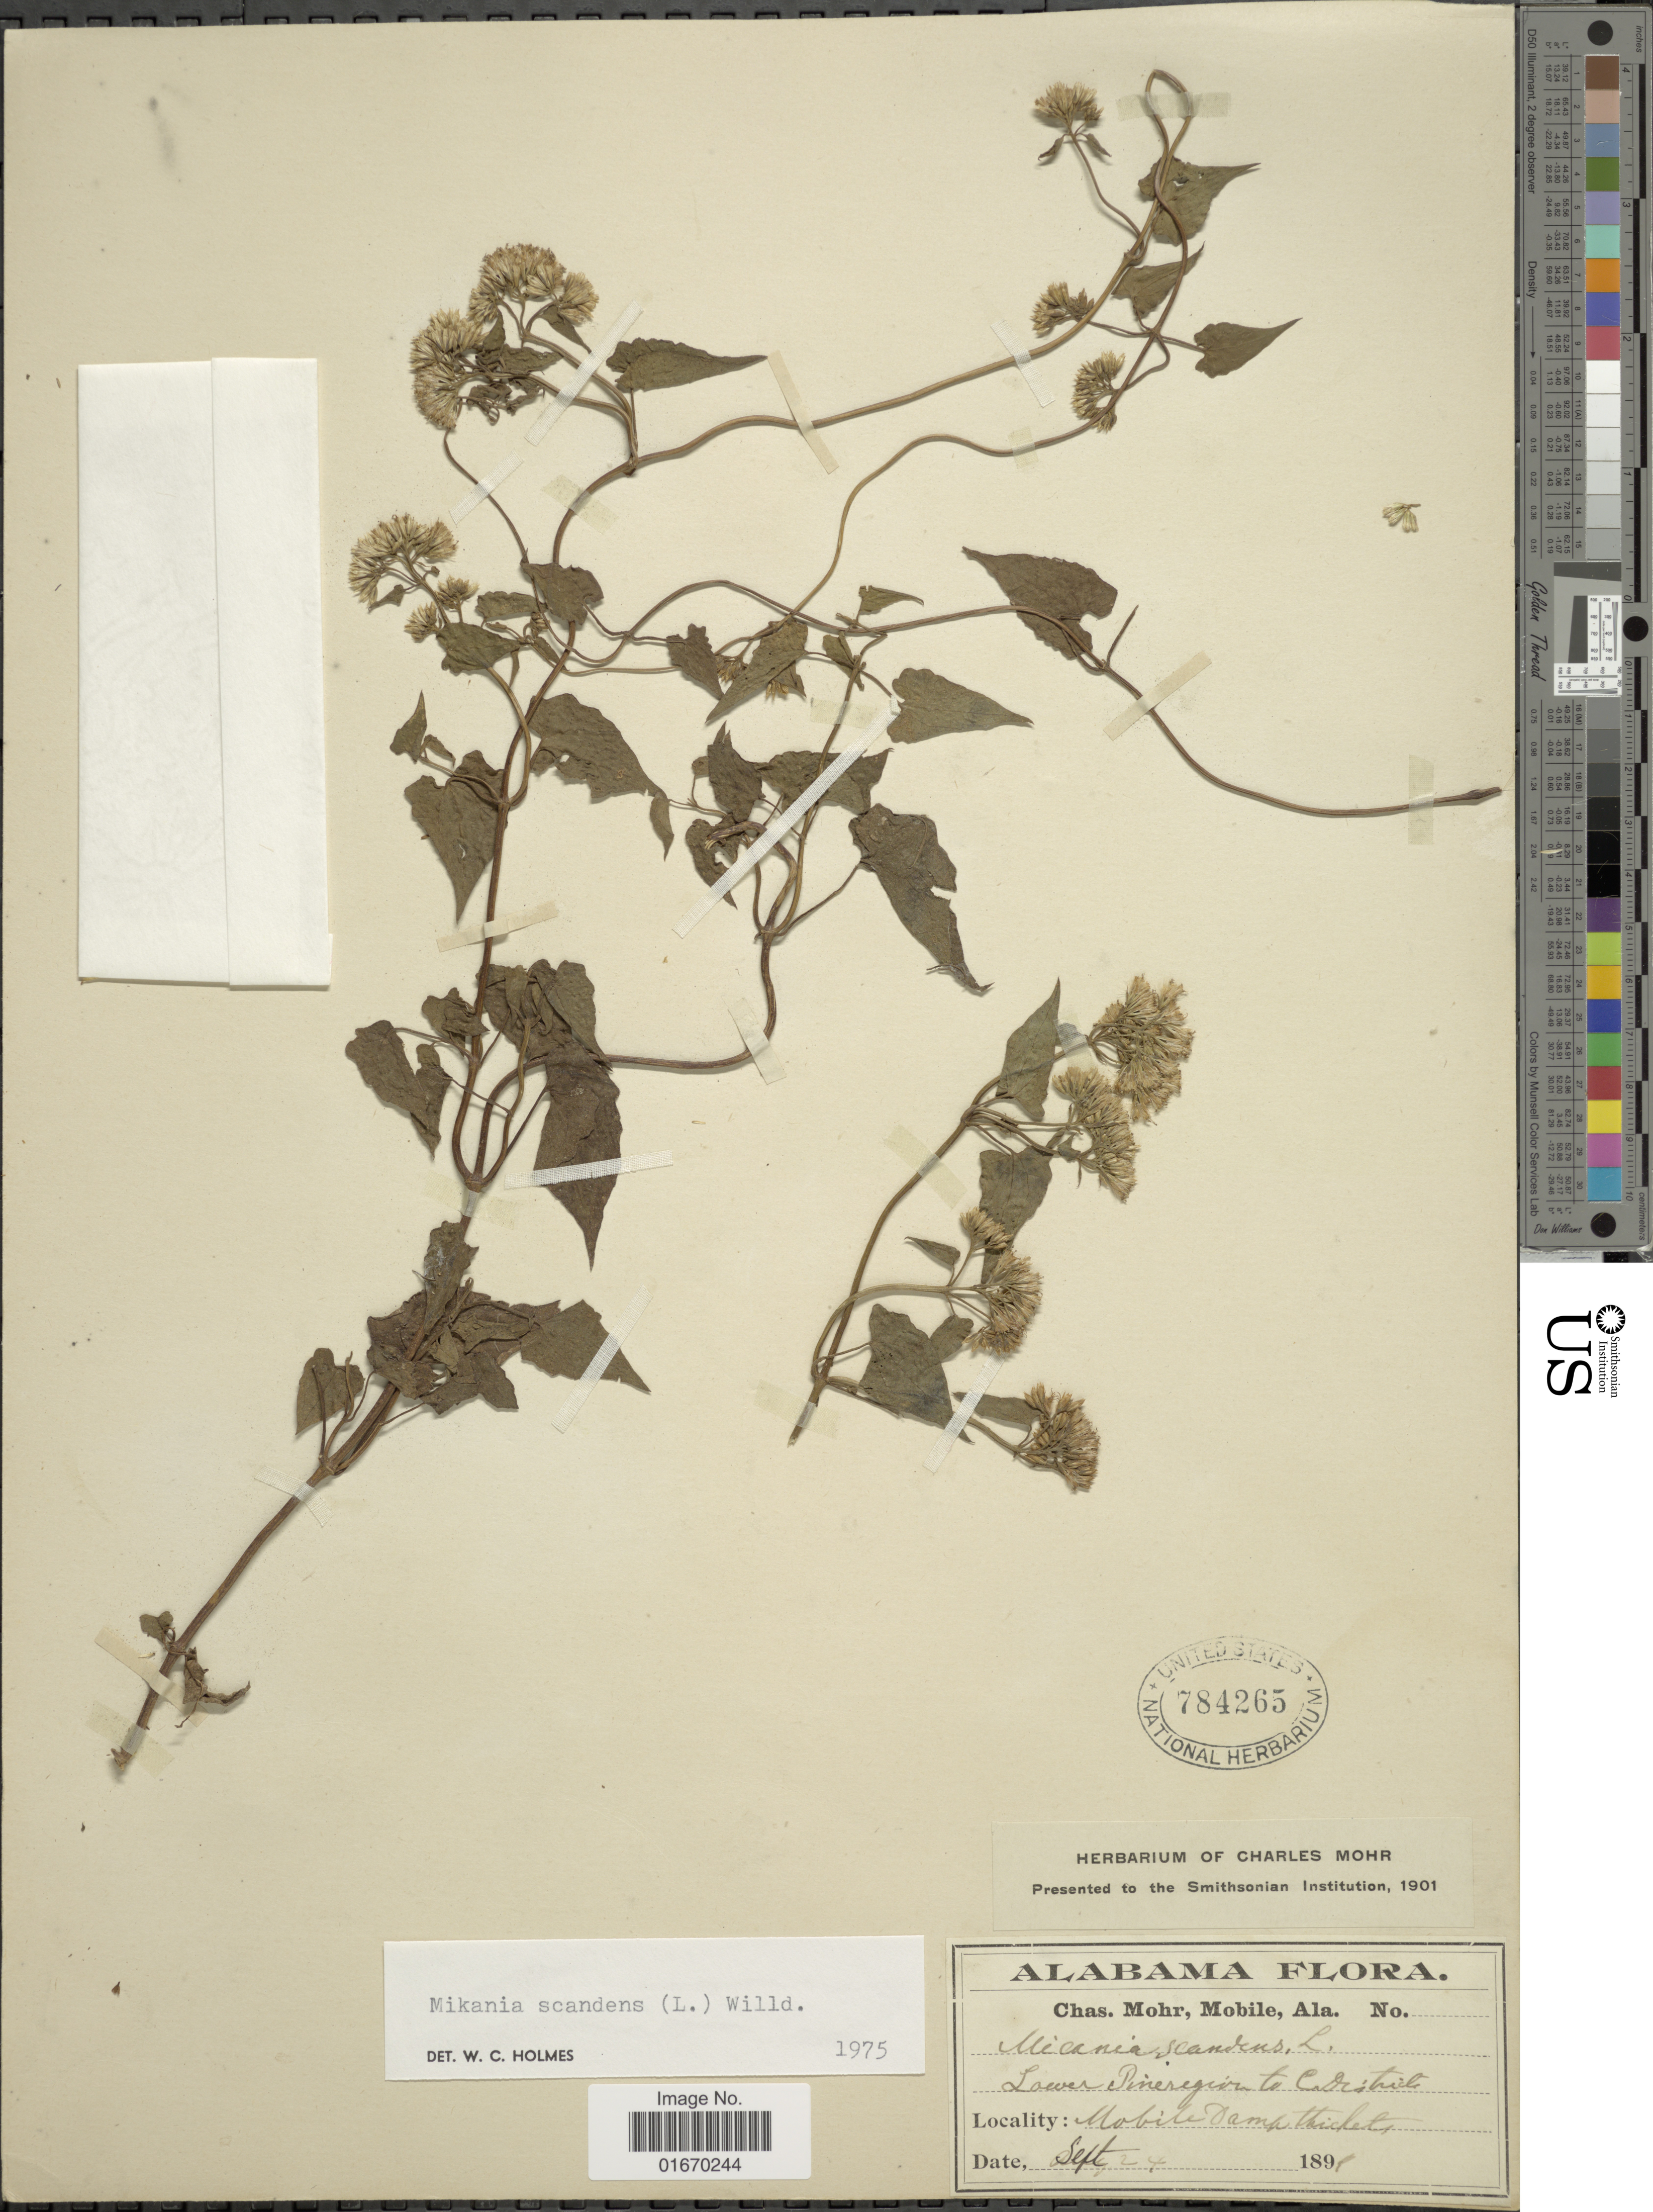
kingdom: Plantae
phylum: Tracheophyta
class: Magnoliopsida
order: Asterales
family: Asteraceae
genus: Mikania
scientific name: Mikania scandens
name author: (L.) Willd.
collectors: Mohr, C. T. (herbarium)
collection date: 1895-09-24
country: United States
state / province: Alabama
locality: Lower Pineregion to CoDistricts, Mobile Damp thickets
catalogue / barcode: US 784265